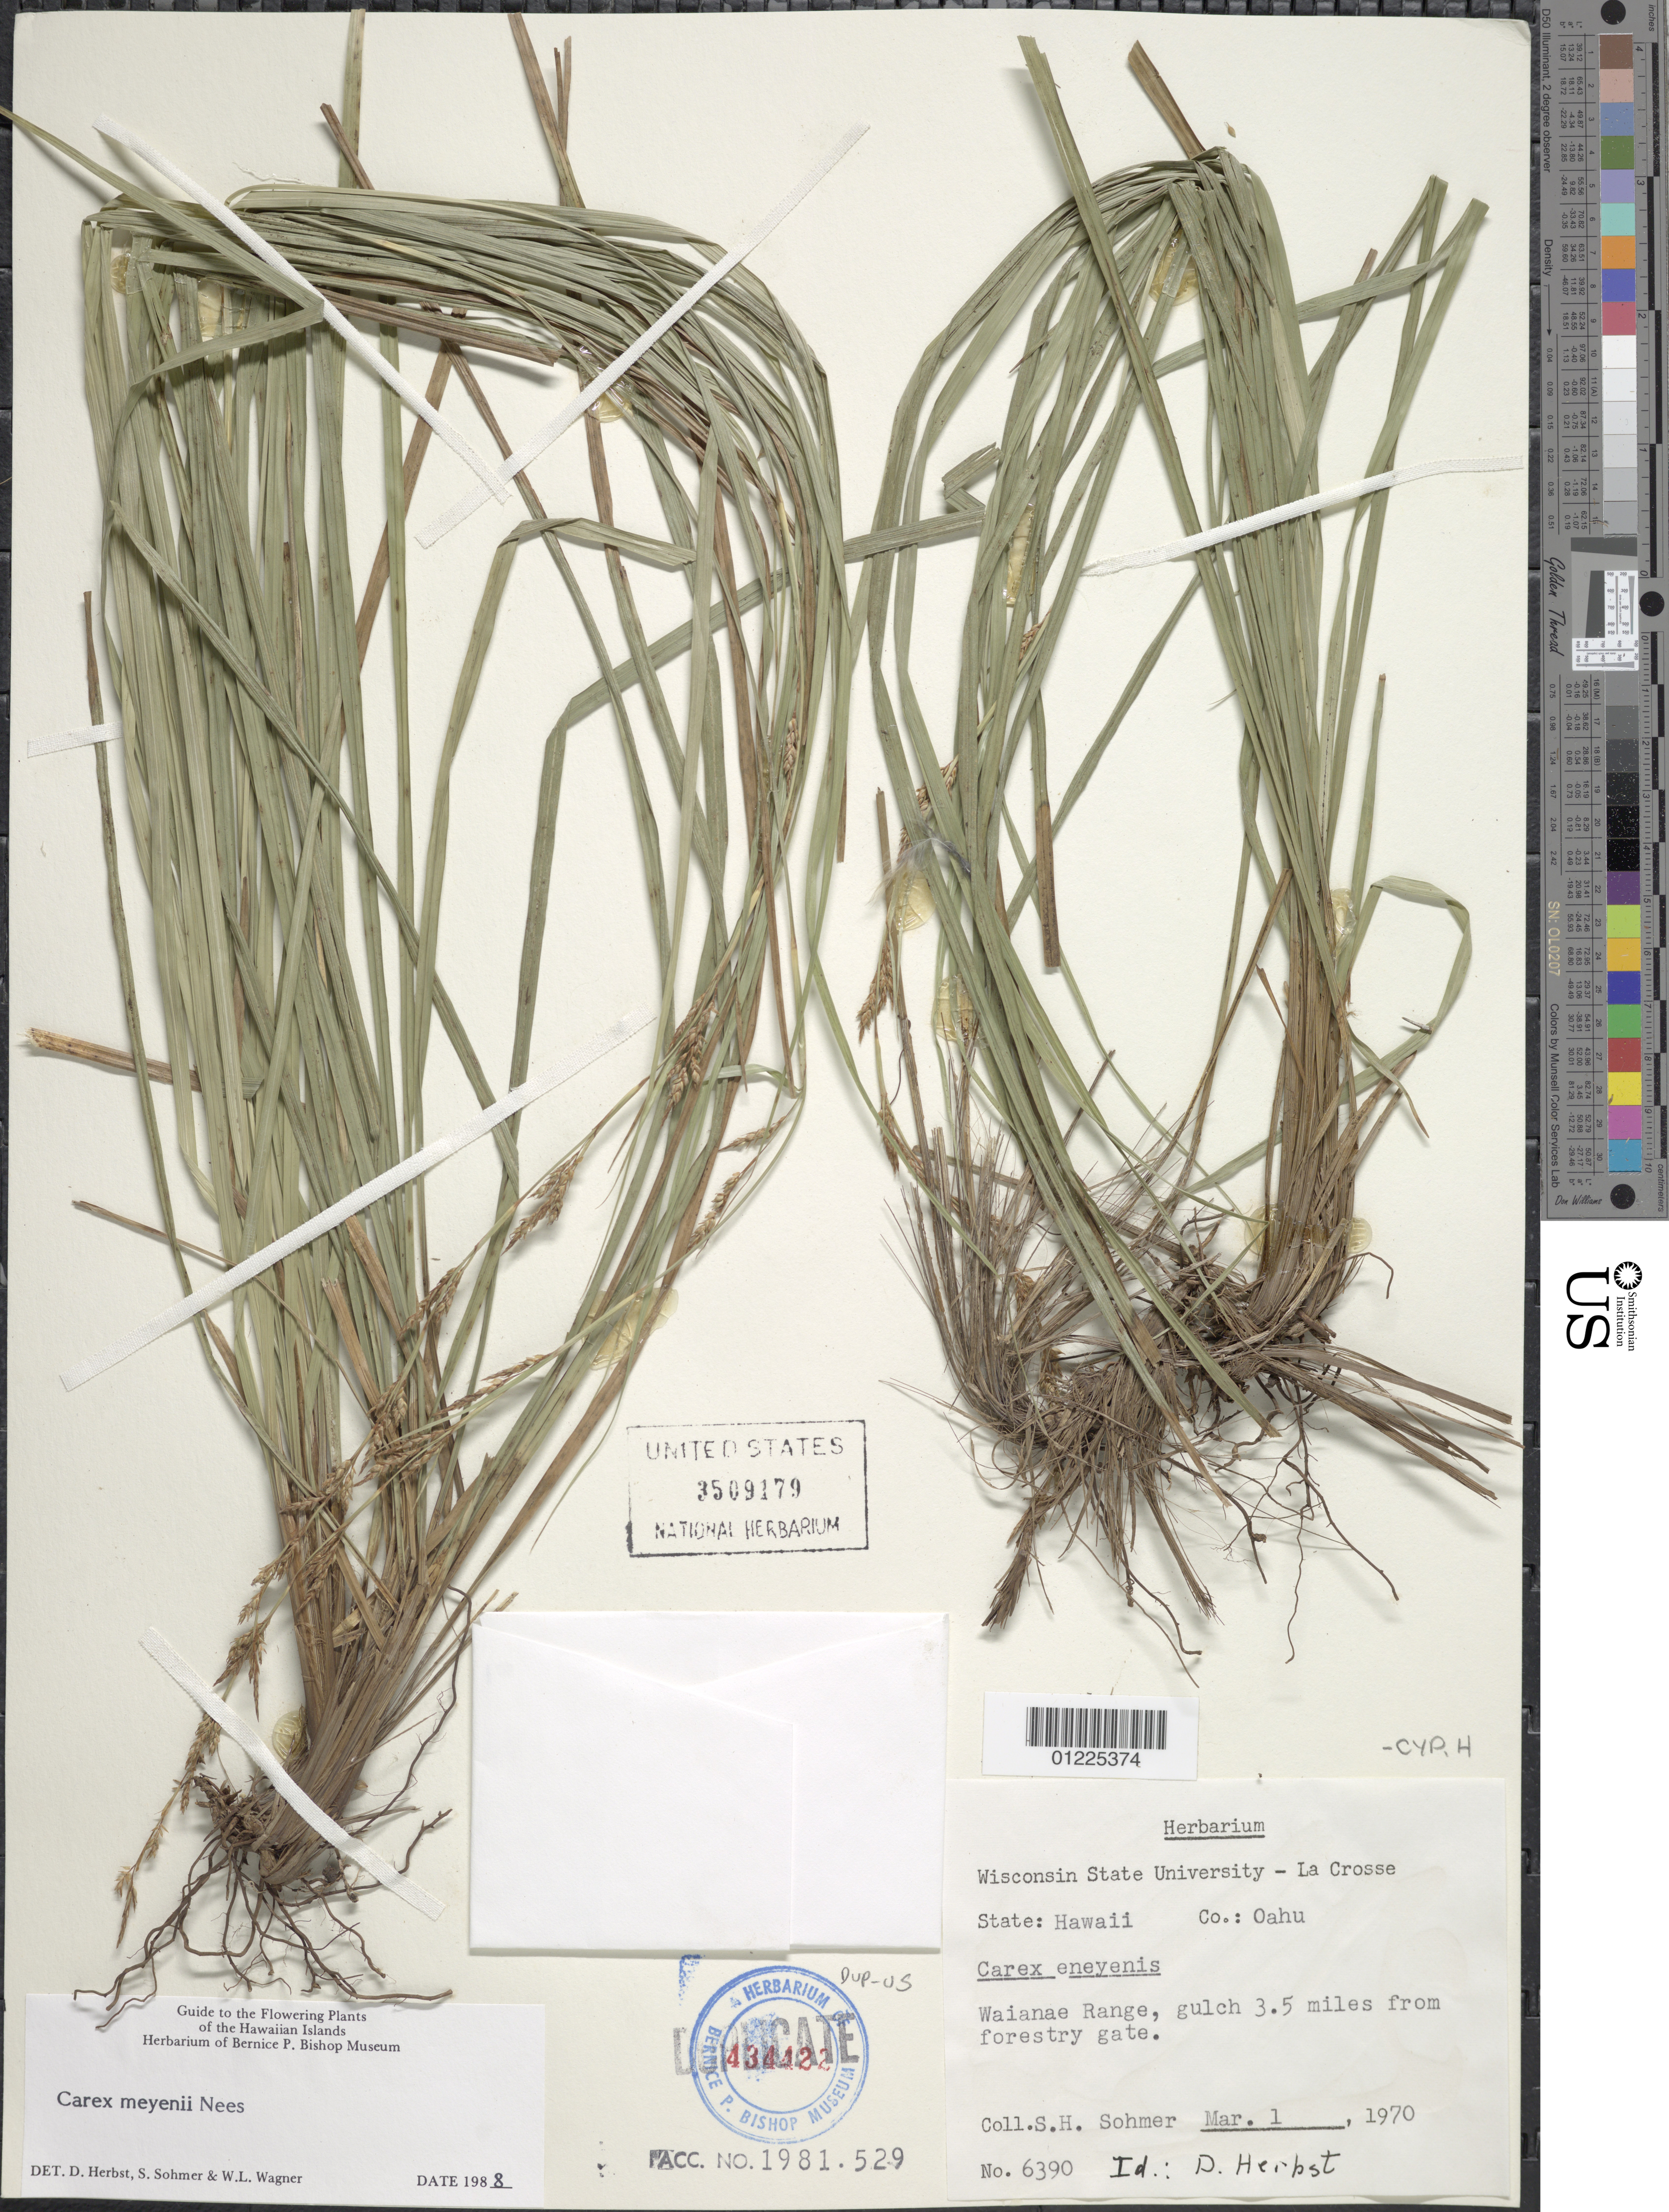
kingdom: Plantae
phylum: Tracheophyta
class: Liliopsida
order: Poales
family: Cyperaceae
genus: Carex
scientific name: Carex meyenii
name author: Nees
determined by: Herbst, D. R.; Sohmer, S. H.; Wagner, W. L.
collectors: S. H. Sohmer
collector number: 6390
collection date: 1970-03-01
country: United States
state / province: Hawaii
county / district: Honolulu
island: Oahu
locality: Waianae Range, gulch 3.5 mi from forestry gate.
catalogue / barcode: US 3509179